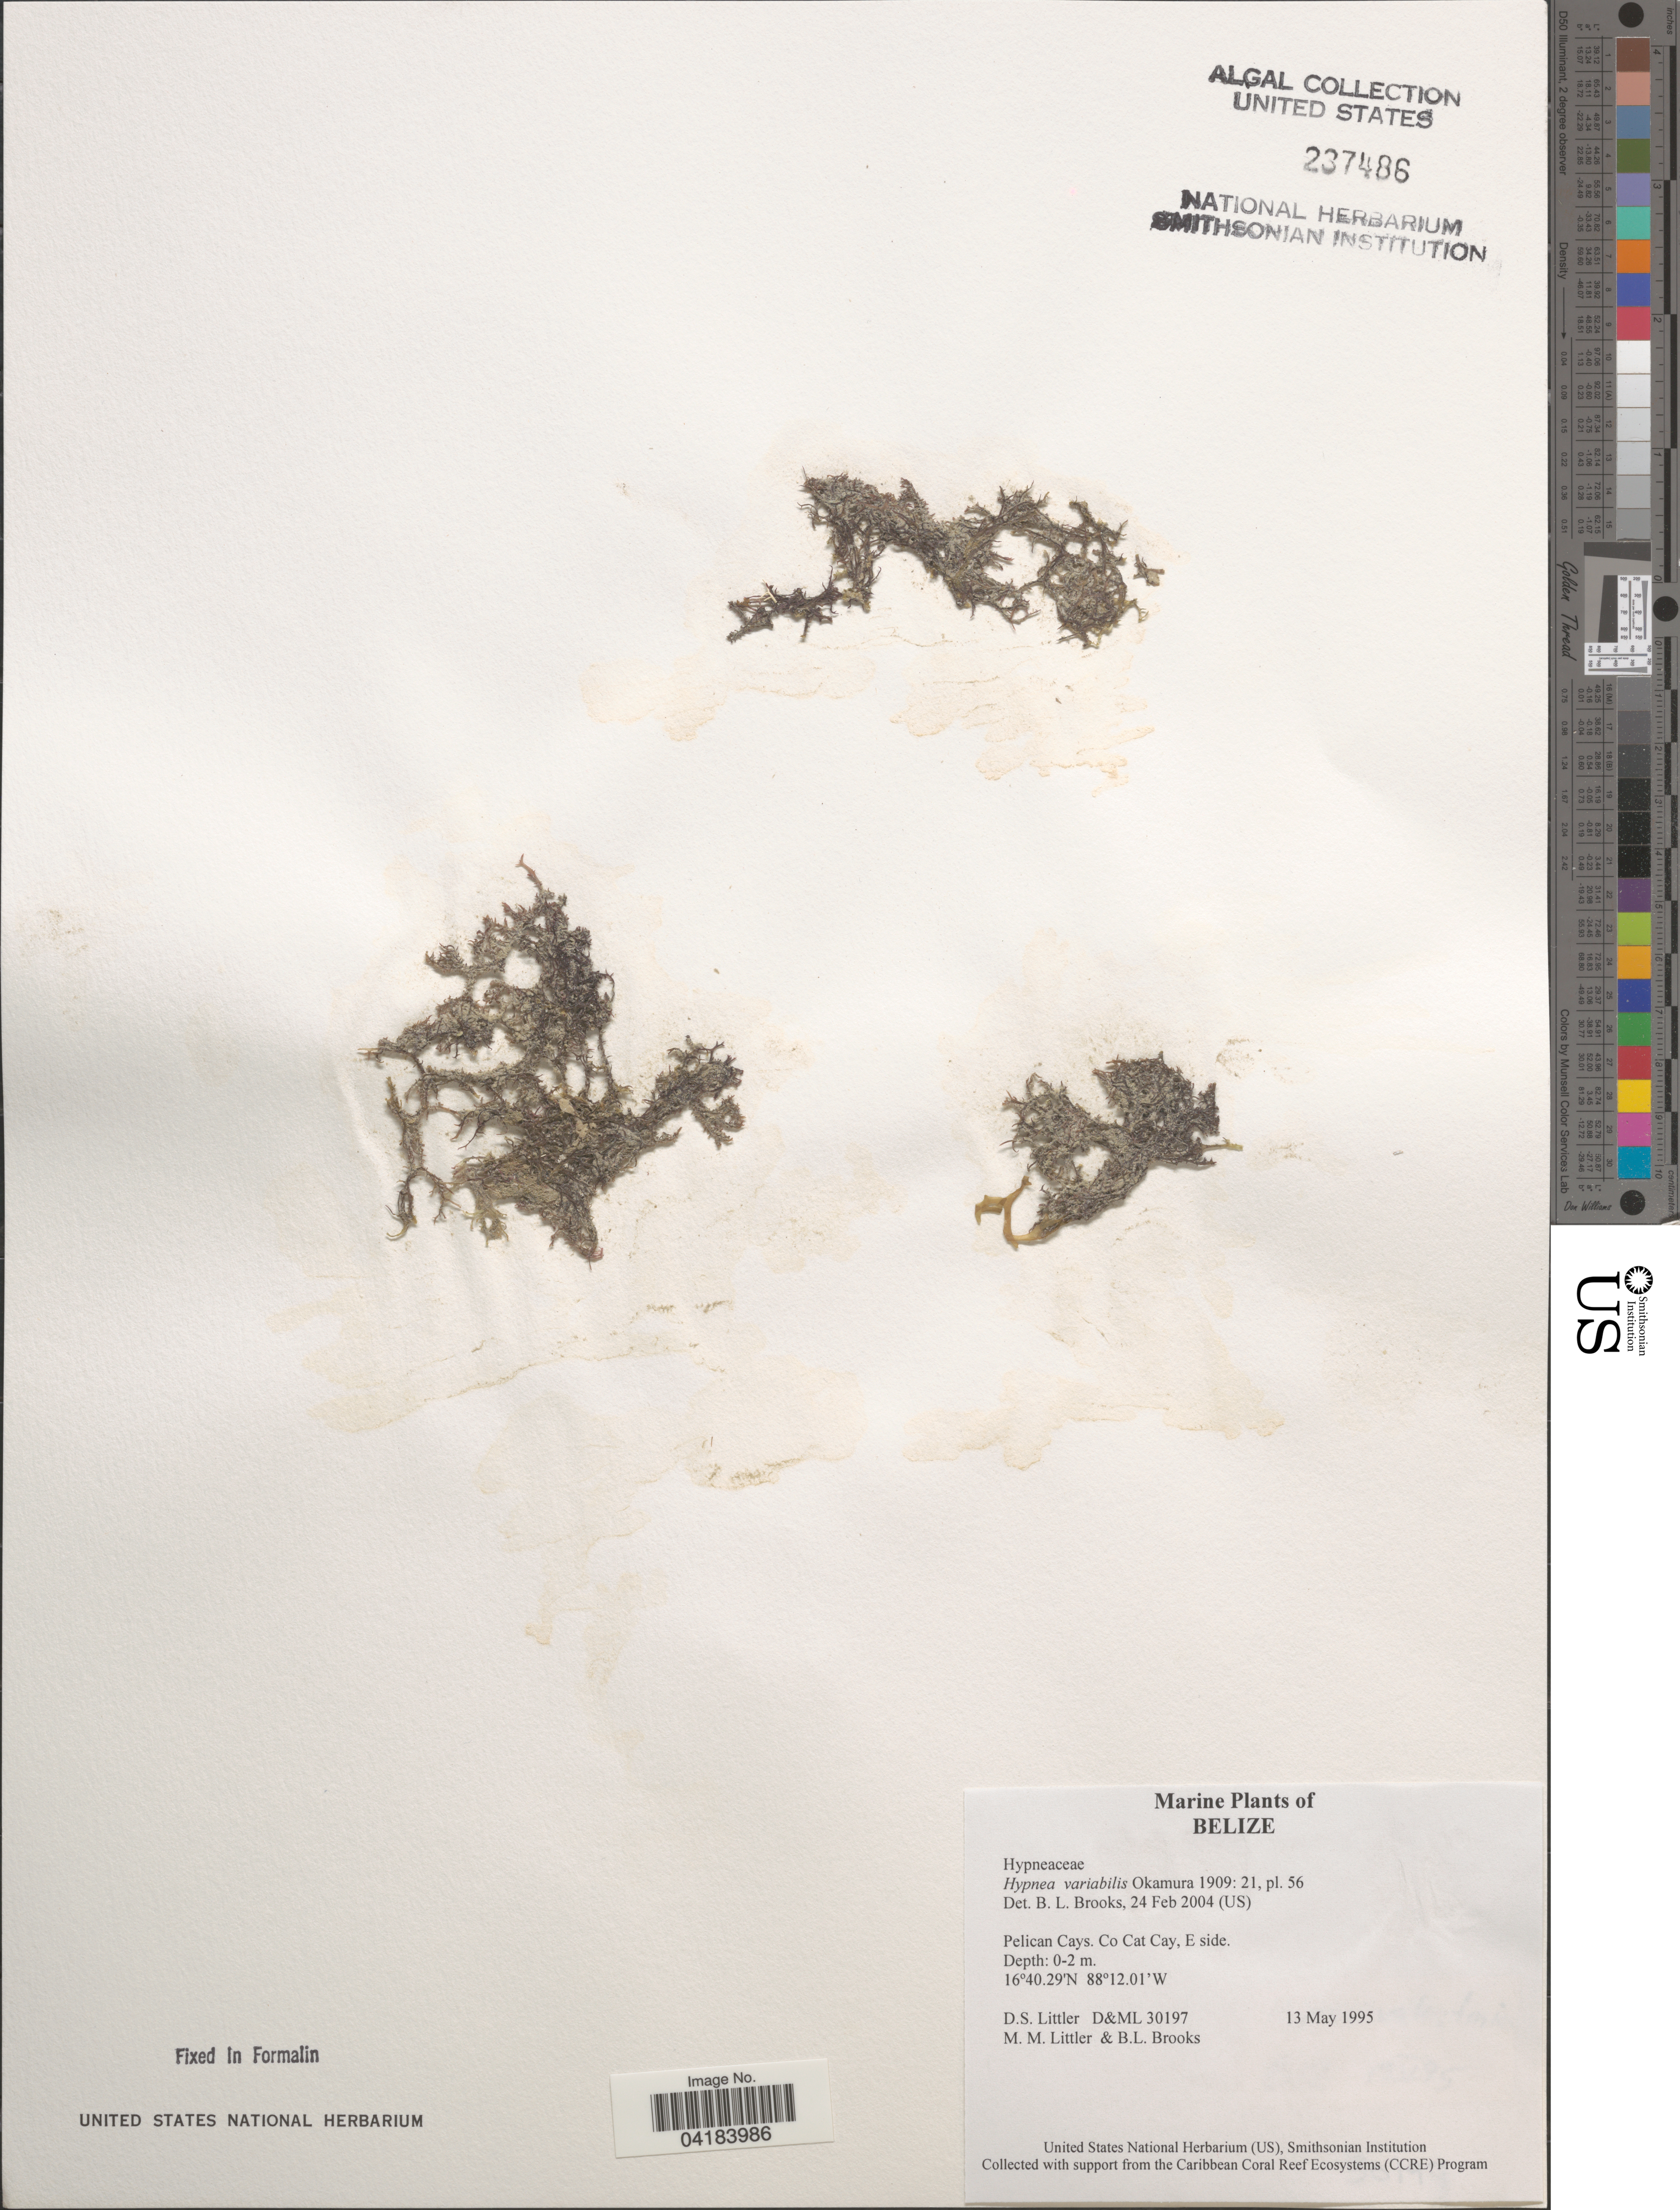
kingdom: Plantae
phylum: Rhodophyta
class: Florideophyceae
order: Gigartinales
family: Cystocloniaceae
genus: Hypnea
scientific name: Hypnea variabilis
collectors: D. S. Littler & B. Brooks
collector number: D&ML30197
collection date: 1995-05-13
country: Belize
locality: Pelican Cays. Co Cat Cay, E side.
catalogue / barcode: US 237486